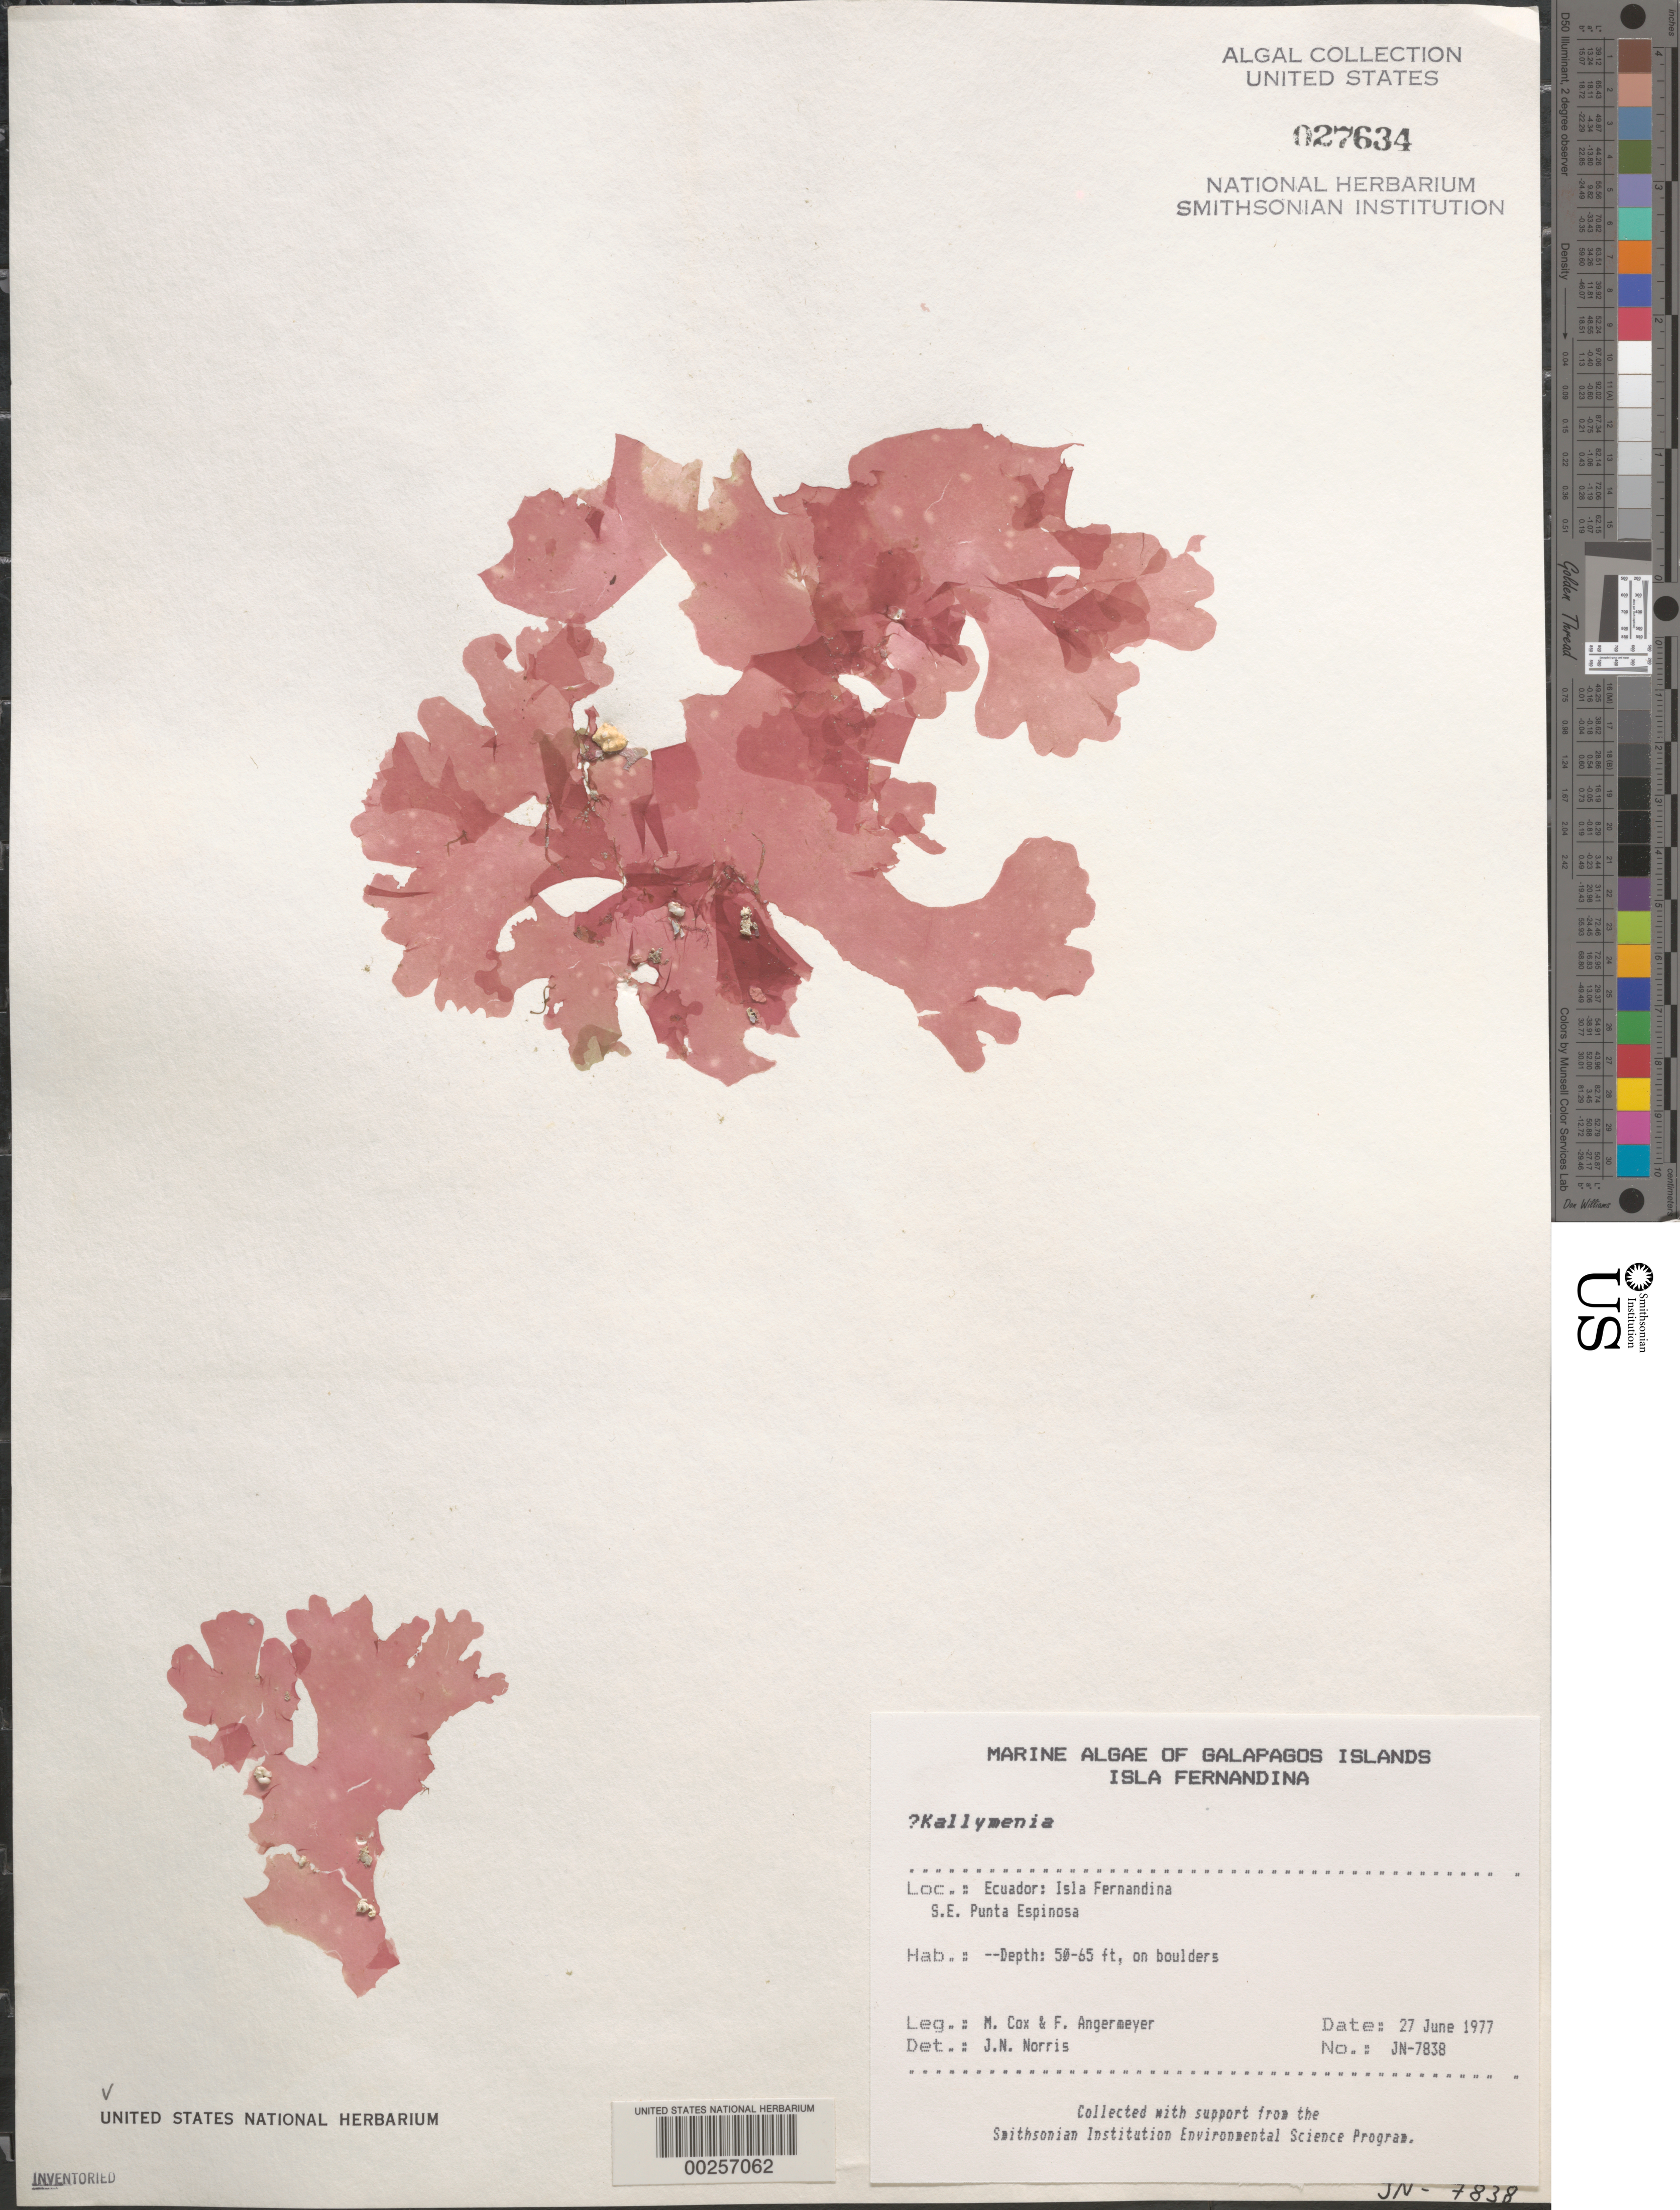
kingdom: Plantae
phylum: Rhodophyta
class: Florideophyceae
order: Gigartinales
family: Kallymeniaceae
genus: Kallymenia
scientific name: Kallymenia sp.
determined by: Norris, James N.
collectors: M. Cox & F. Angermeyer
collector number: Jn-7838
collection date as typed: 27 Jun 1977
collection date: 1977-06-27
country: Ecuador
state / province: Colón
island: Fernandina [Narborough]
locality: SouthE Punta Espinosa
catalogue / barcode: US 27634